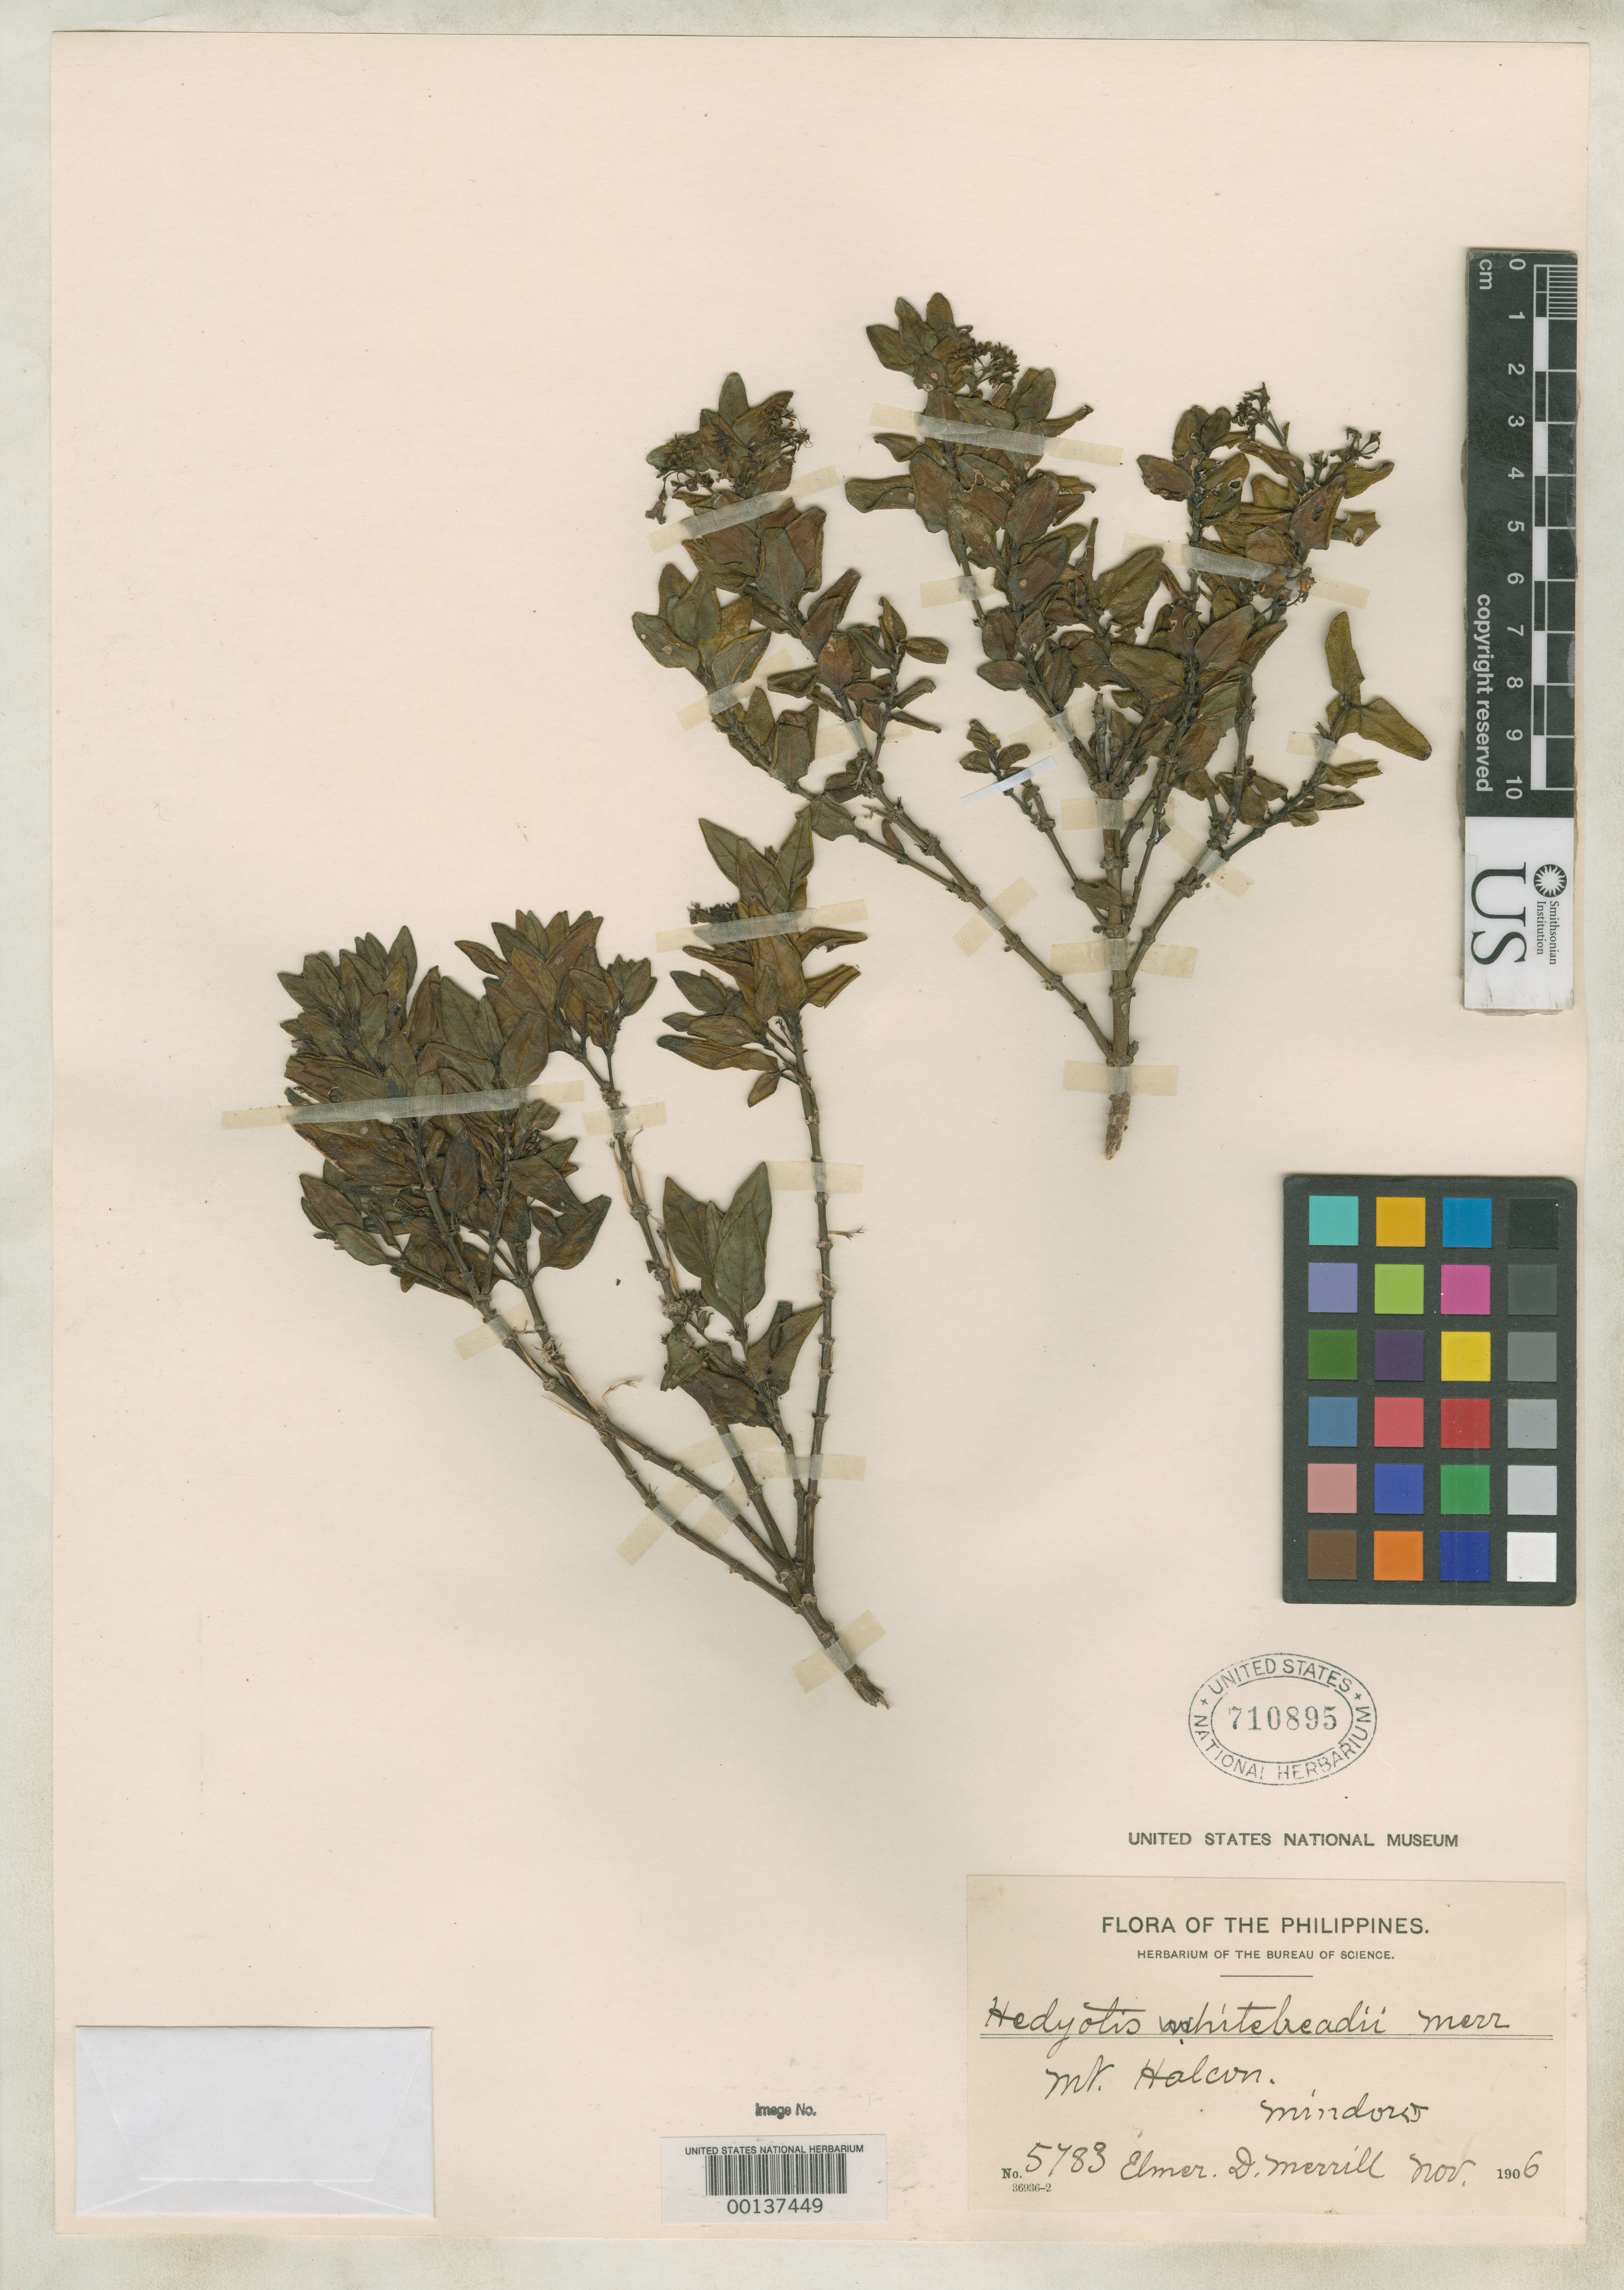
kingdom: Plantae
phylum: Tracheophyta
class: Magnoliopsida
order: Gentianales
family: Rubiaceae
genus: Hedyotis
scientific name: Hedyotis whiteheadii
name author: Merr.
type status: Isotype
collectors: E. D. Merrill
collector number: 5783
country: Philippines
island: Mindoro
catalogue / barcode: US 710895